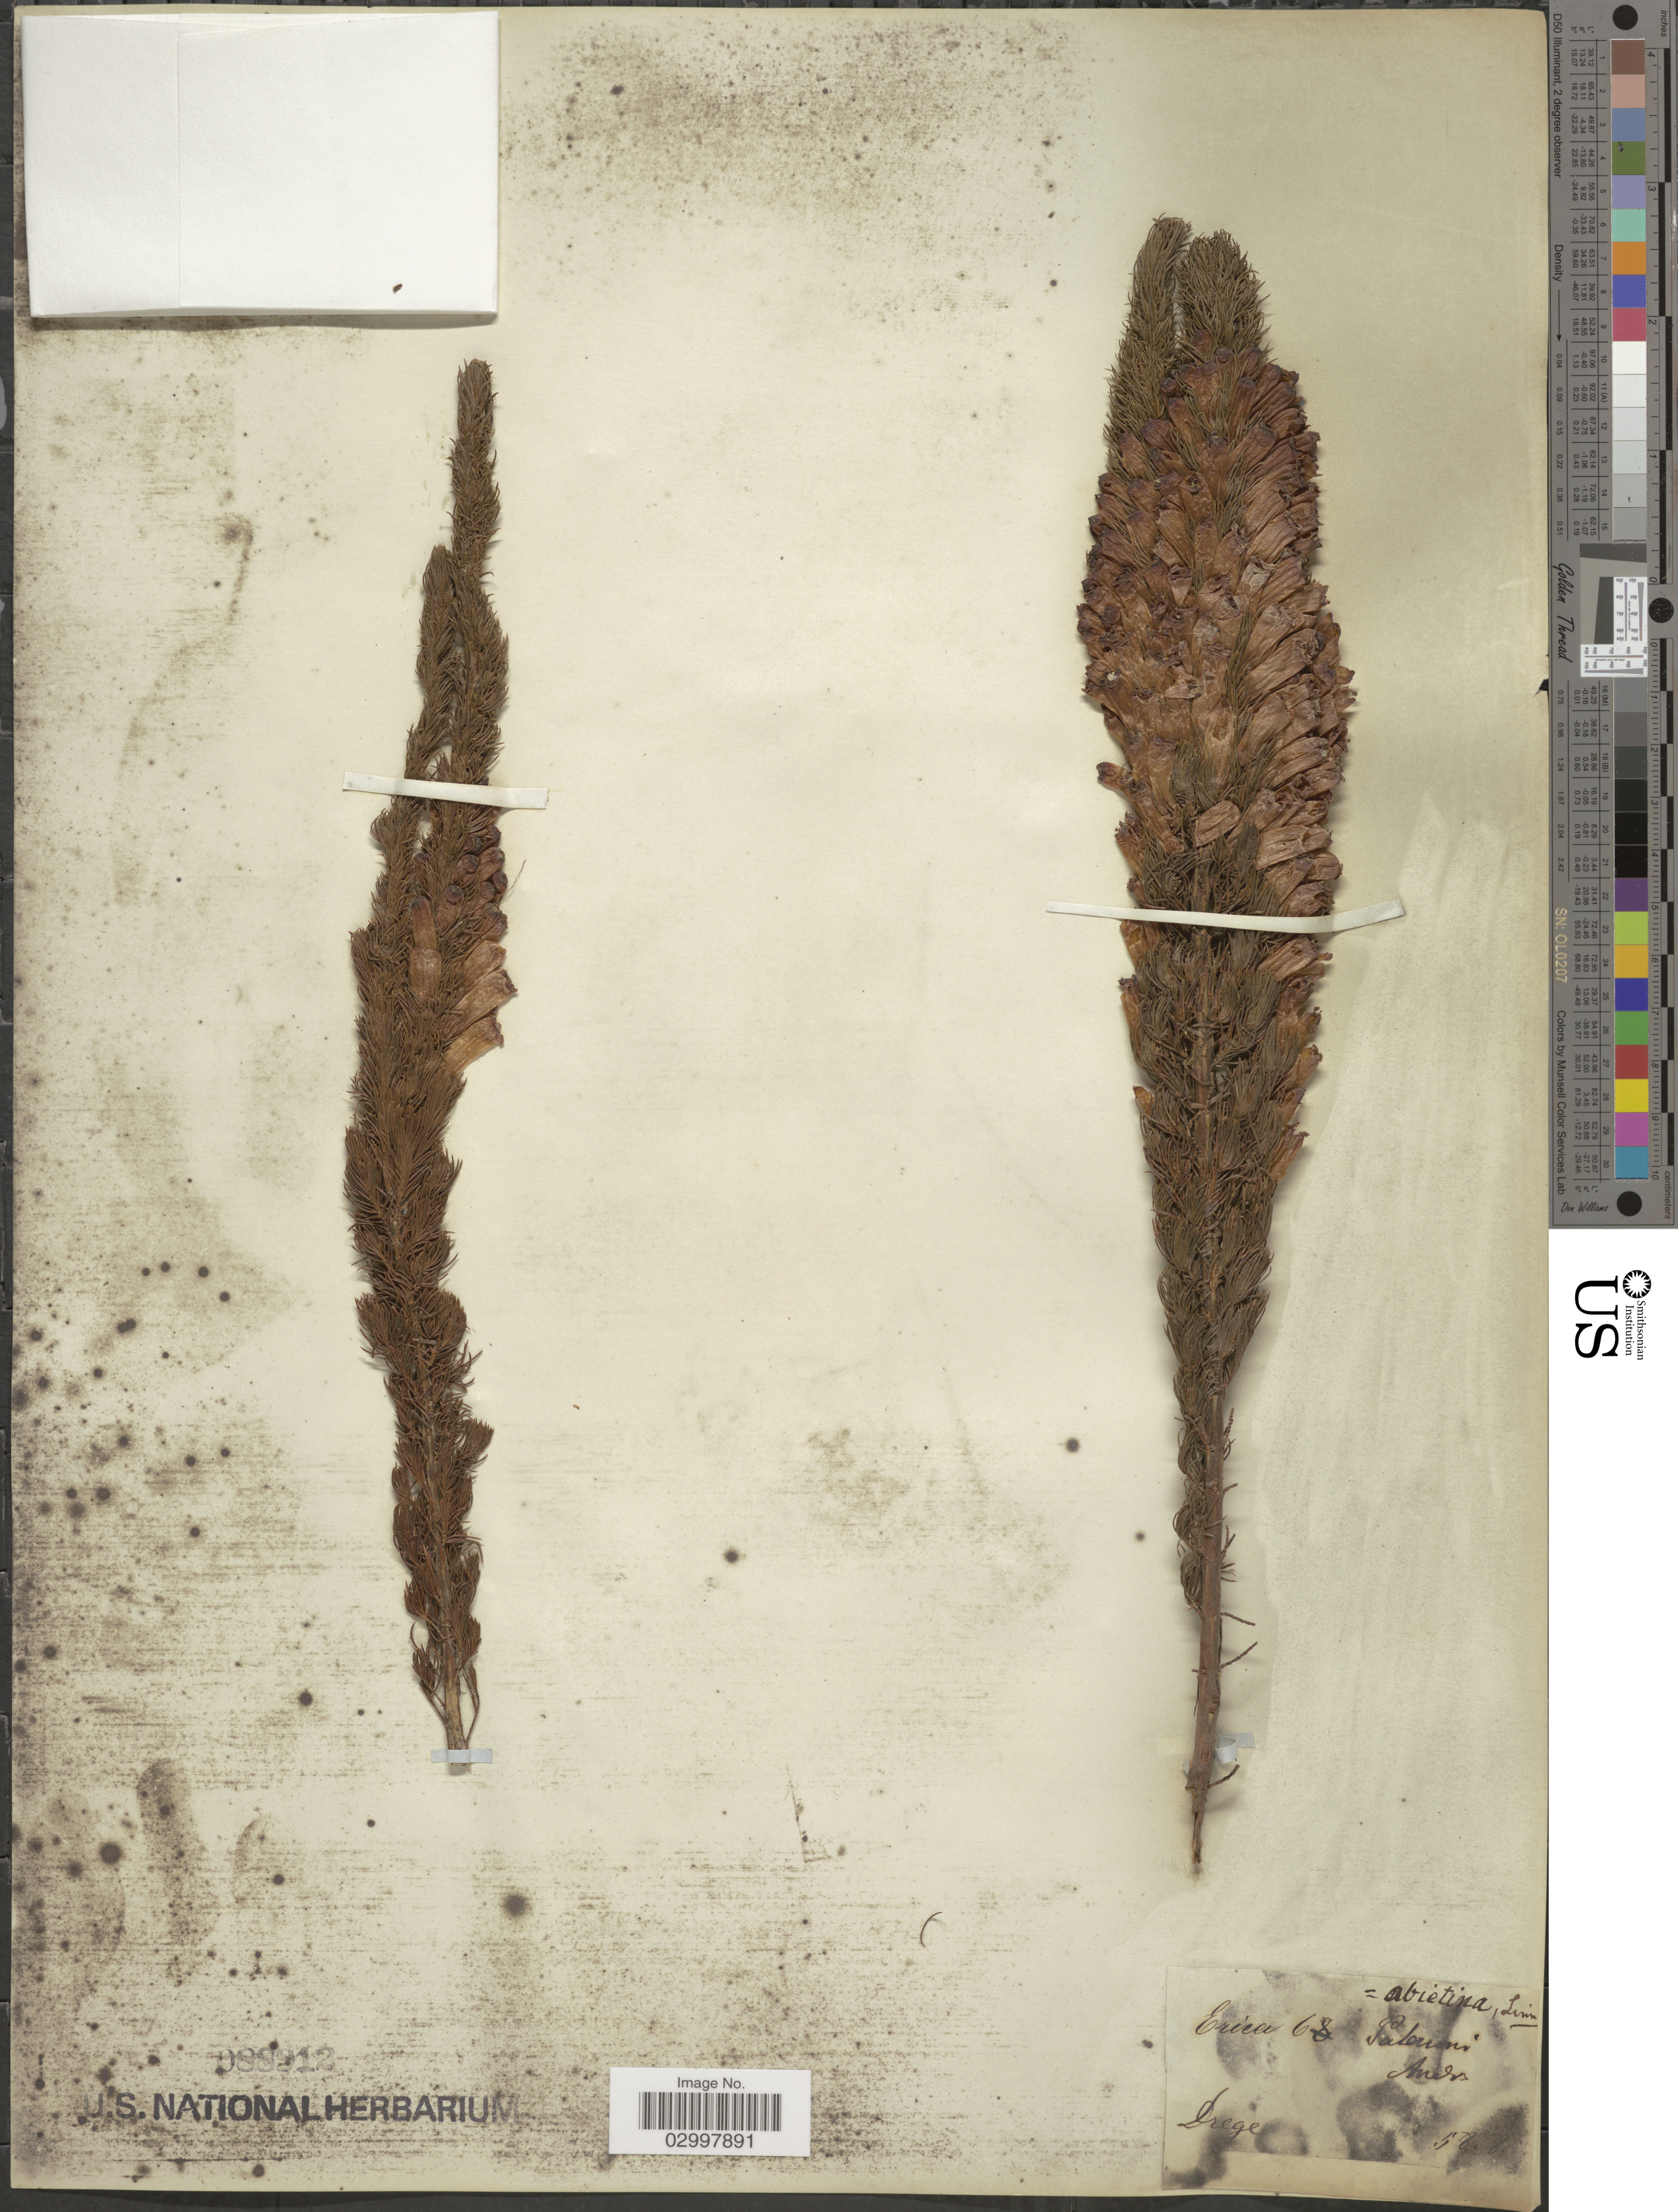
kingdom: Plantae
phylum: Tracheophyta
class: Magnoliopsida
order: Ericales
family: Ericaceae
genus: Erica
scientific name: Erica abietina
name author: L.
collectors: Drege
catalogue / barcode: US 88912